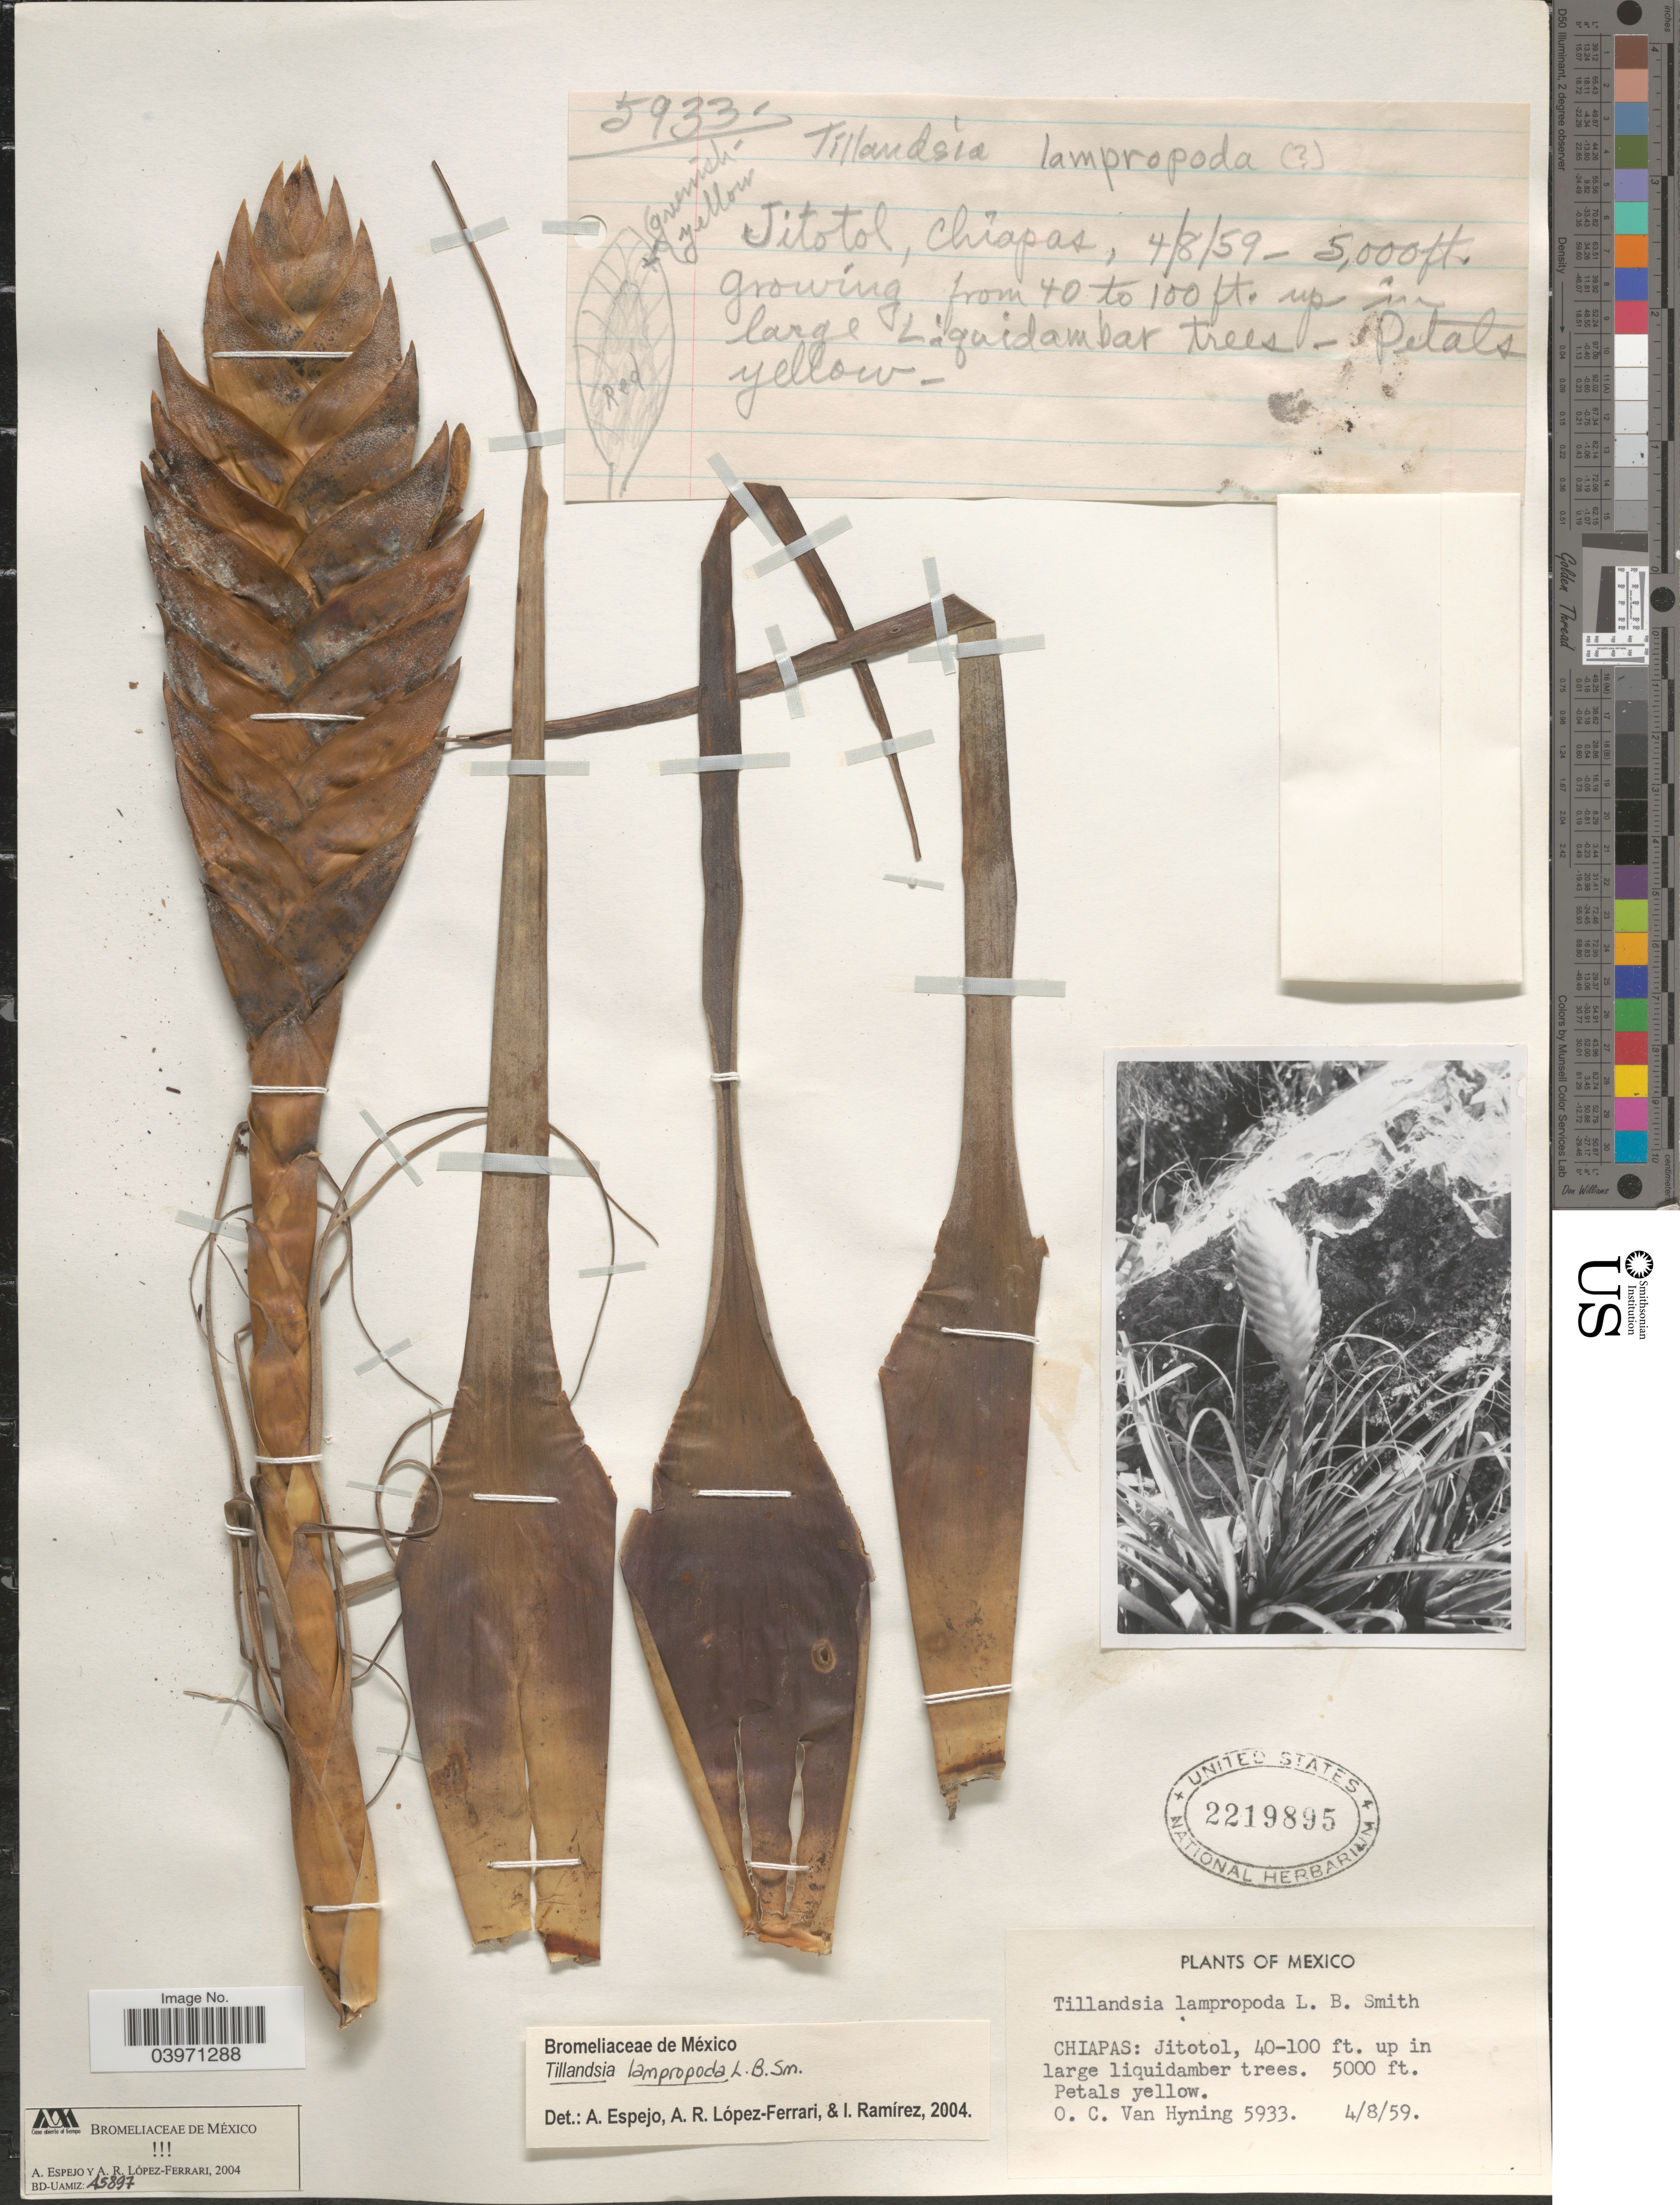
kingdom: Plantae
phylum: Tracheophyta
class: Liliopsida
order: Poales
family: Bromeliaceae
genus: Tillandsia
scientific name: Tillandsia lampropoda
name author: L.B. Sm.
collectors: O. Van Hyning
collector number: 5933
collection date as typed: Transcribed d/m/y: 4/8/59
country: Mexico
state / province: Chiapas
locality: Jitotol.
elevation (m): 1524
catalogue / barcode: US 2219895